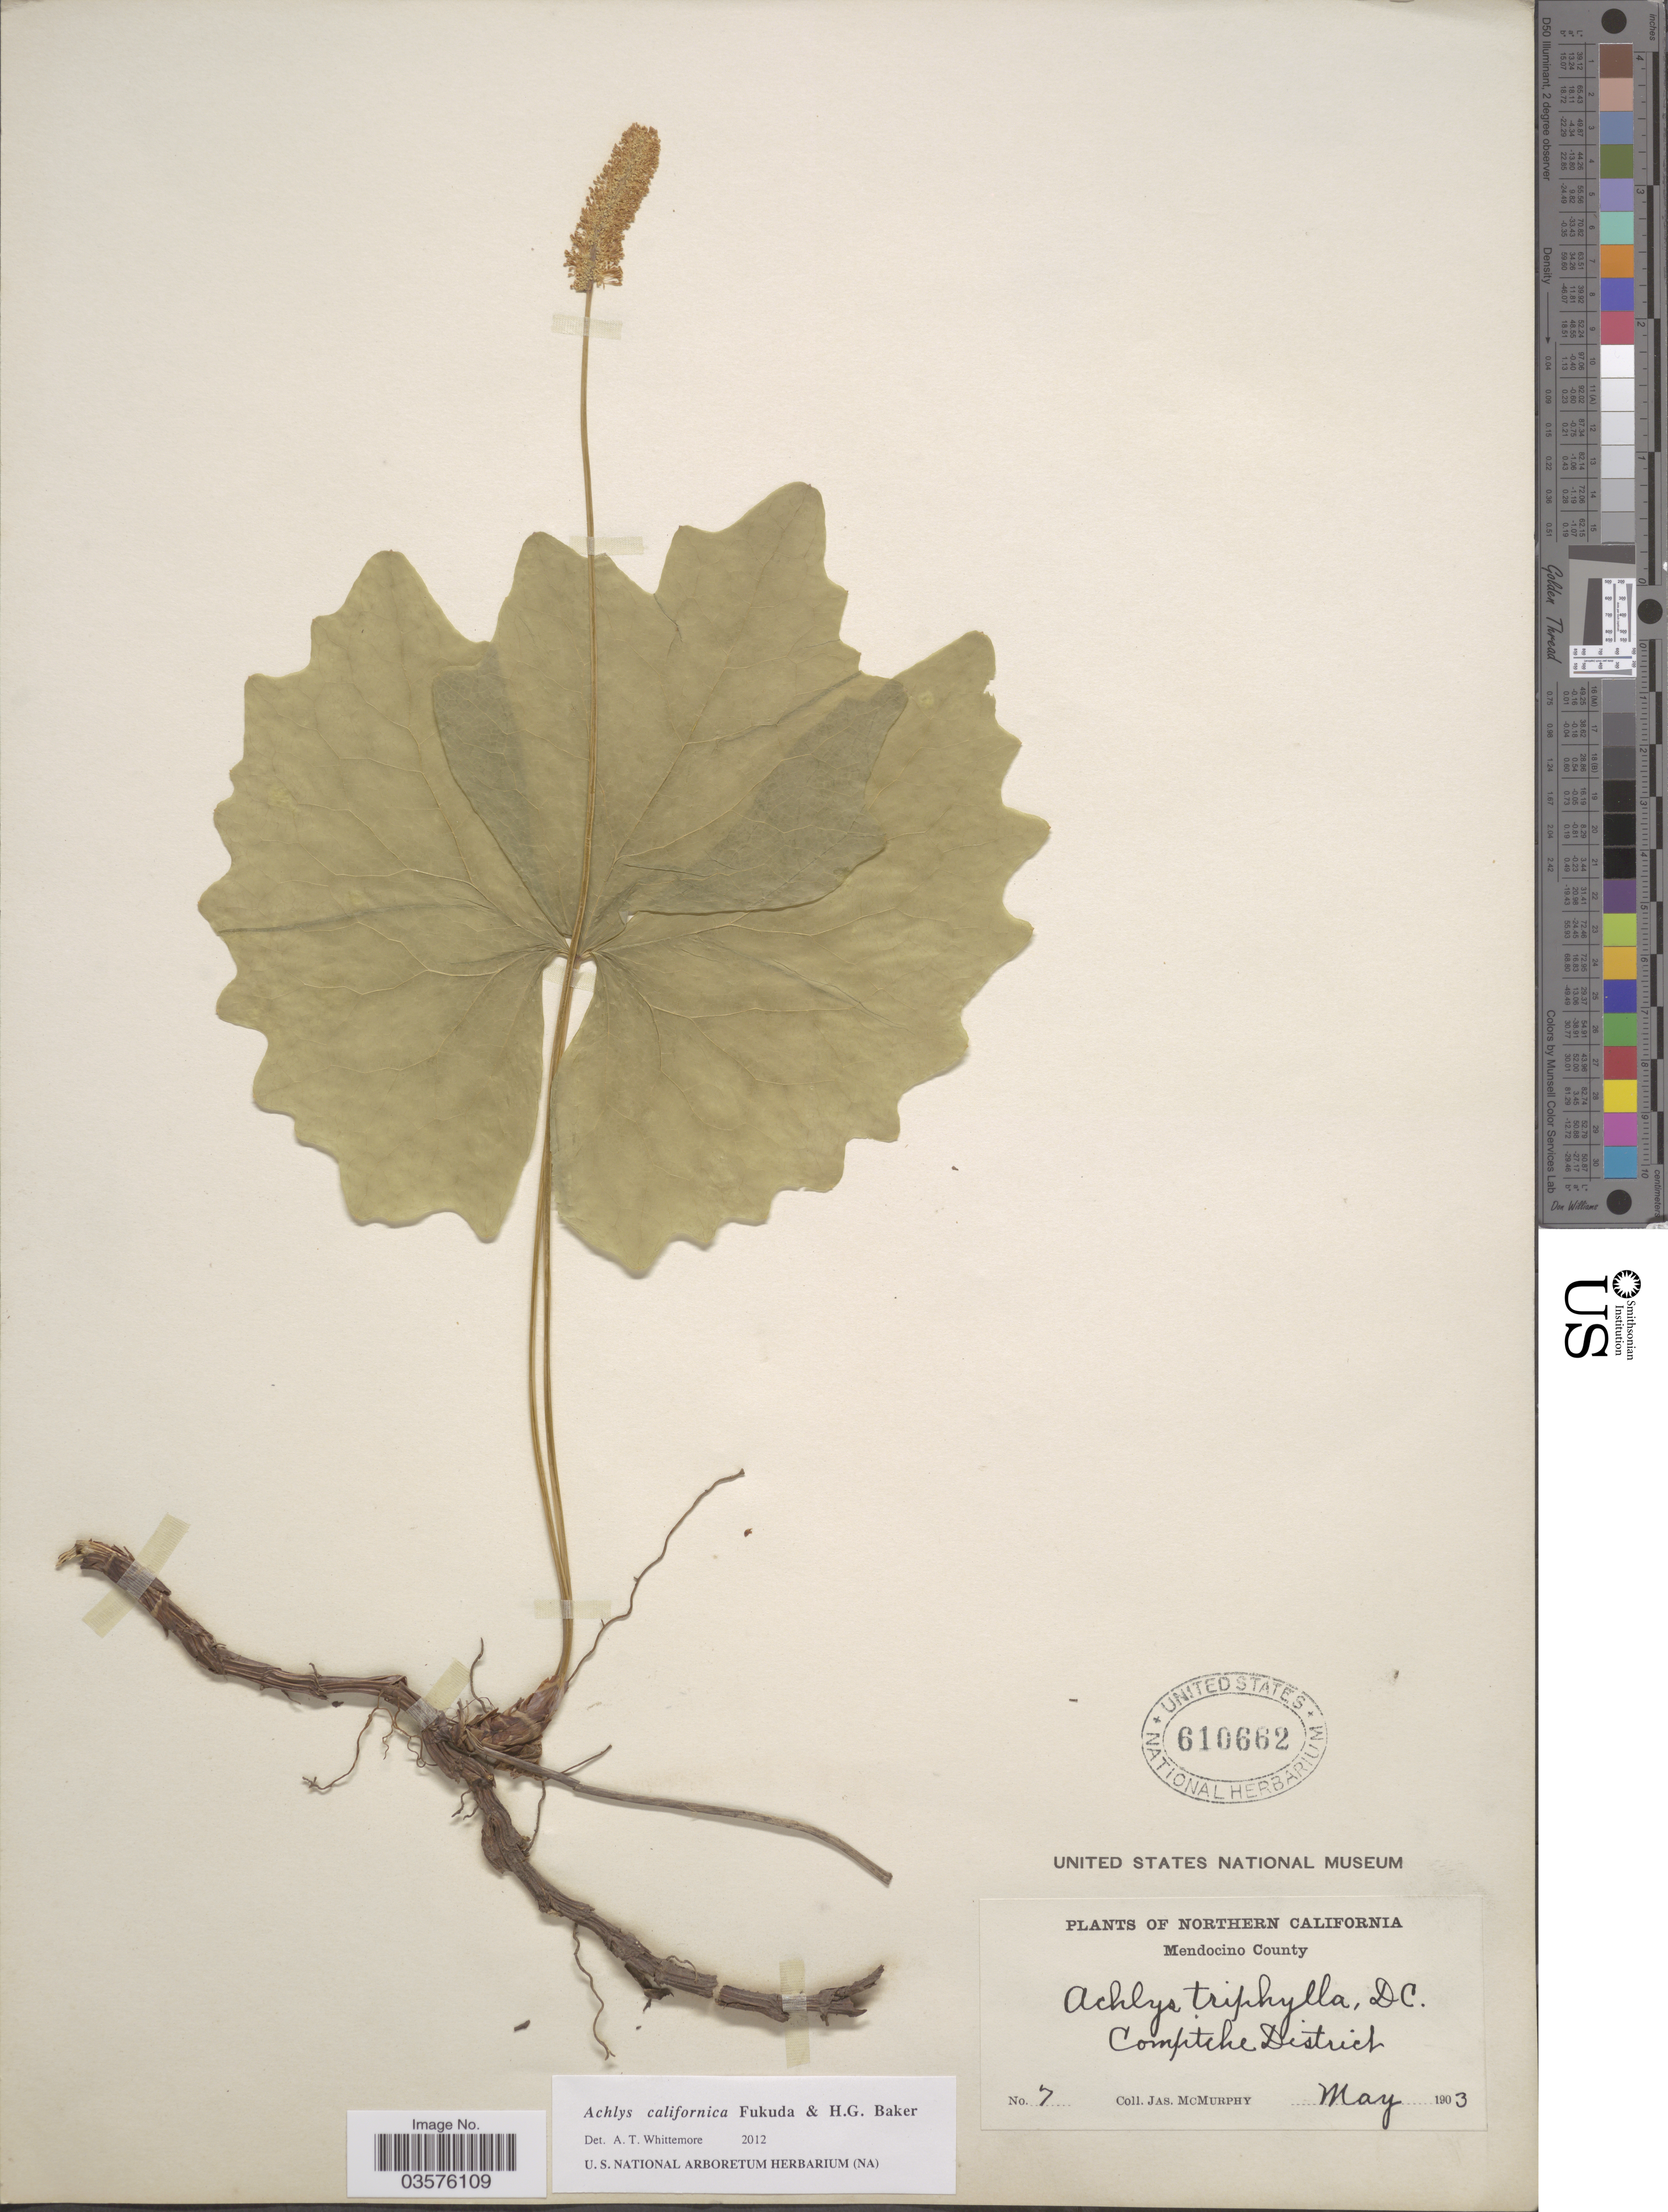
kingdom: Plantae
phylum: Tracheophyta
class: Magnoliopsida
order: Ranunculales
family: Berberidaceae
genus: Achlys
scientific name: Achlys californica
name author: Fukuda & H.G. Baker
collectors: J. McMurphy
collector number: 7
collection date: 1903-05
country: United States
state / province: California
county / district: Mendocino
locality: Northern California. Mendocino County. Comptche District.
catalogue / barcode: US 610662